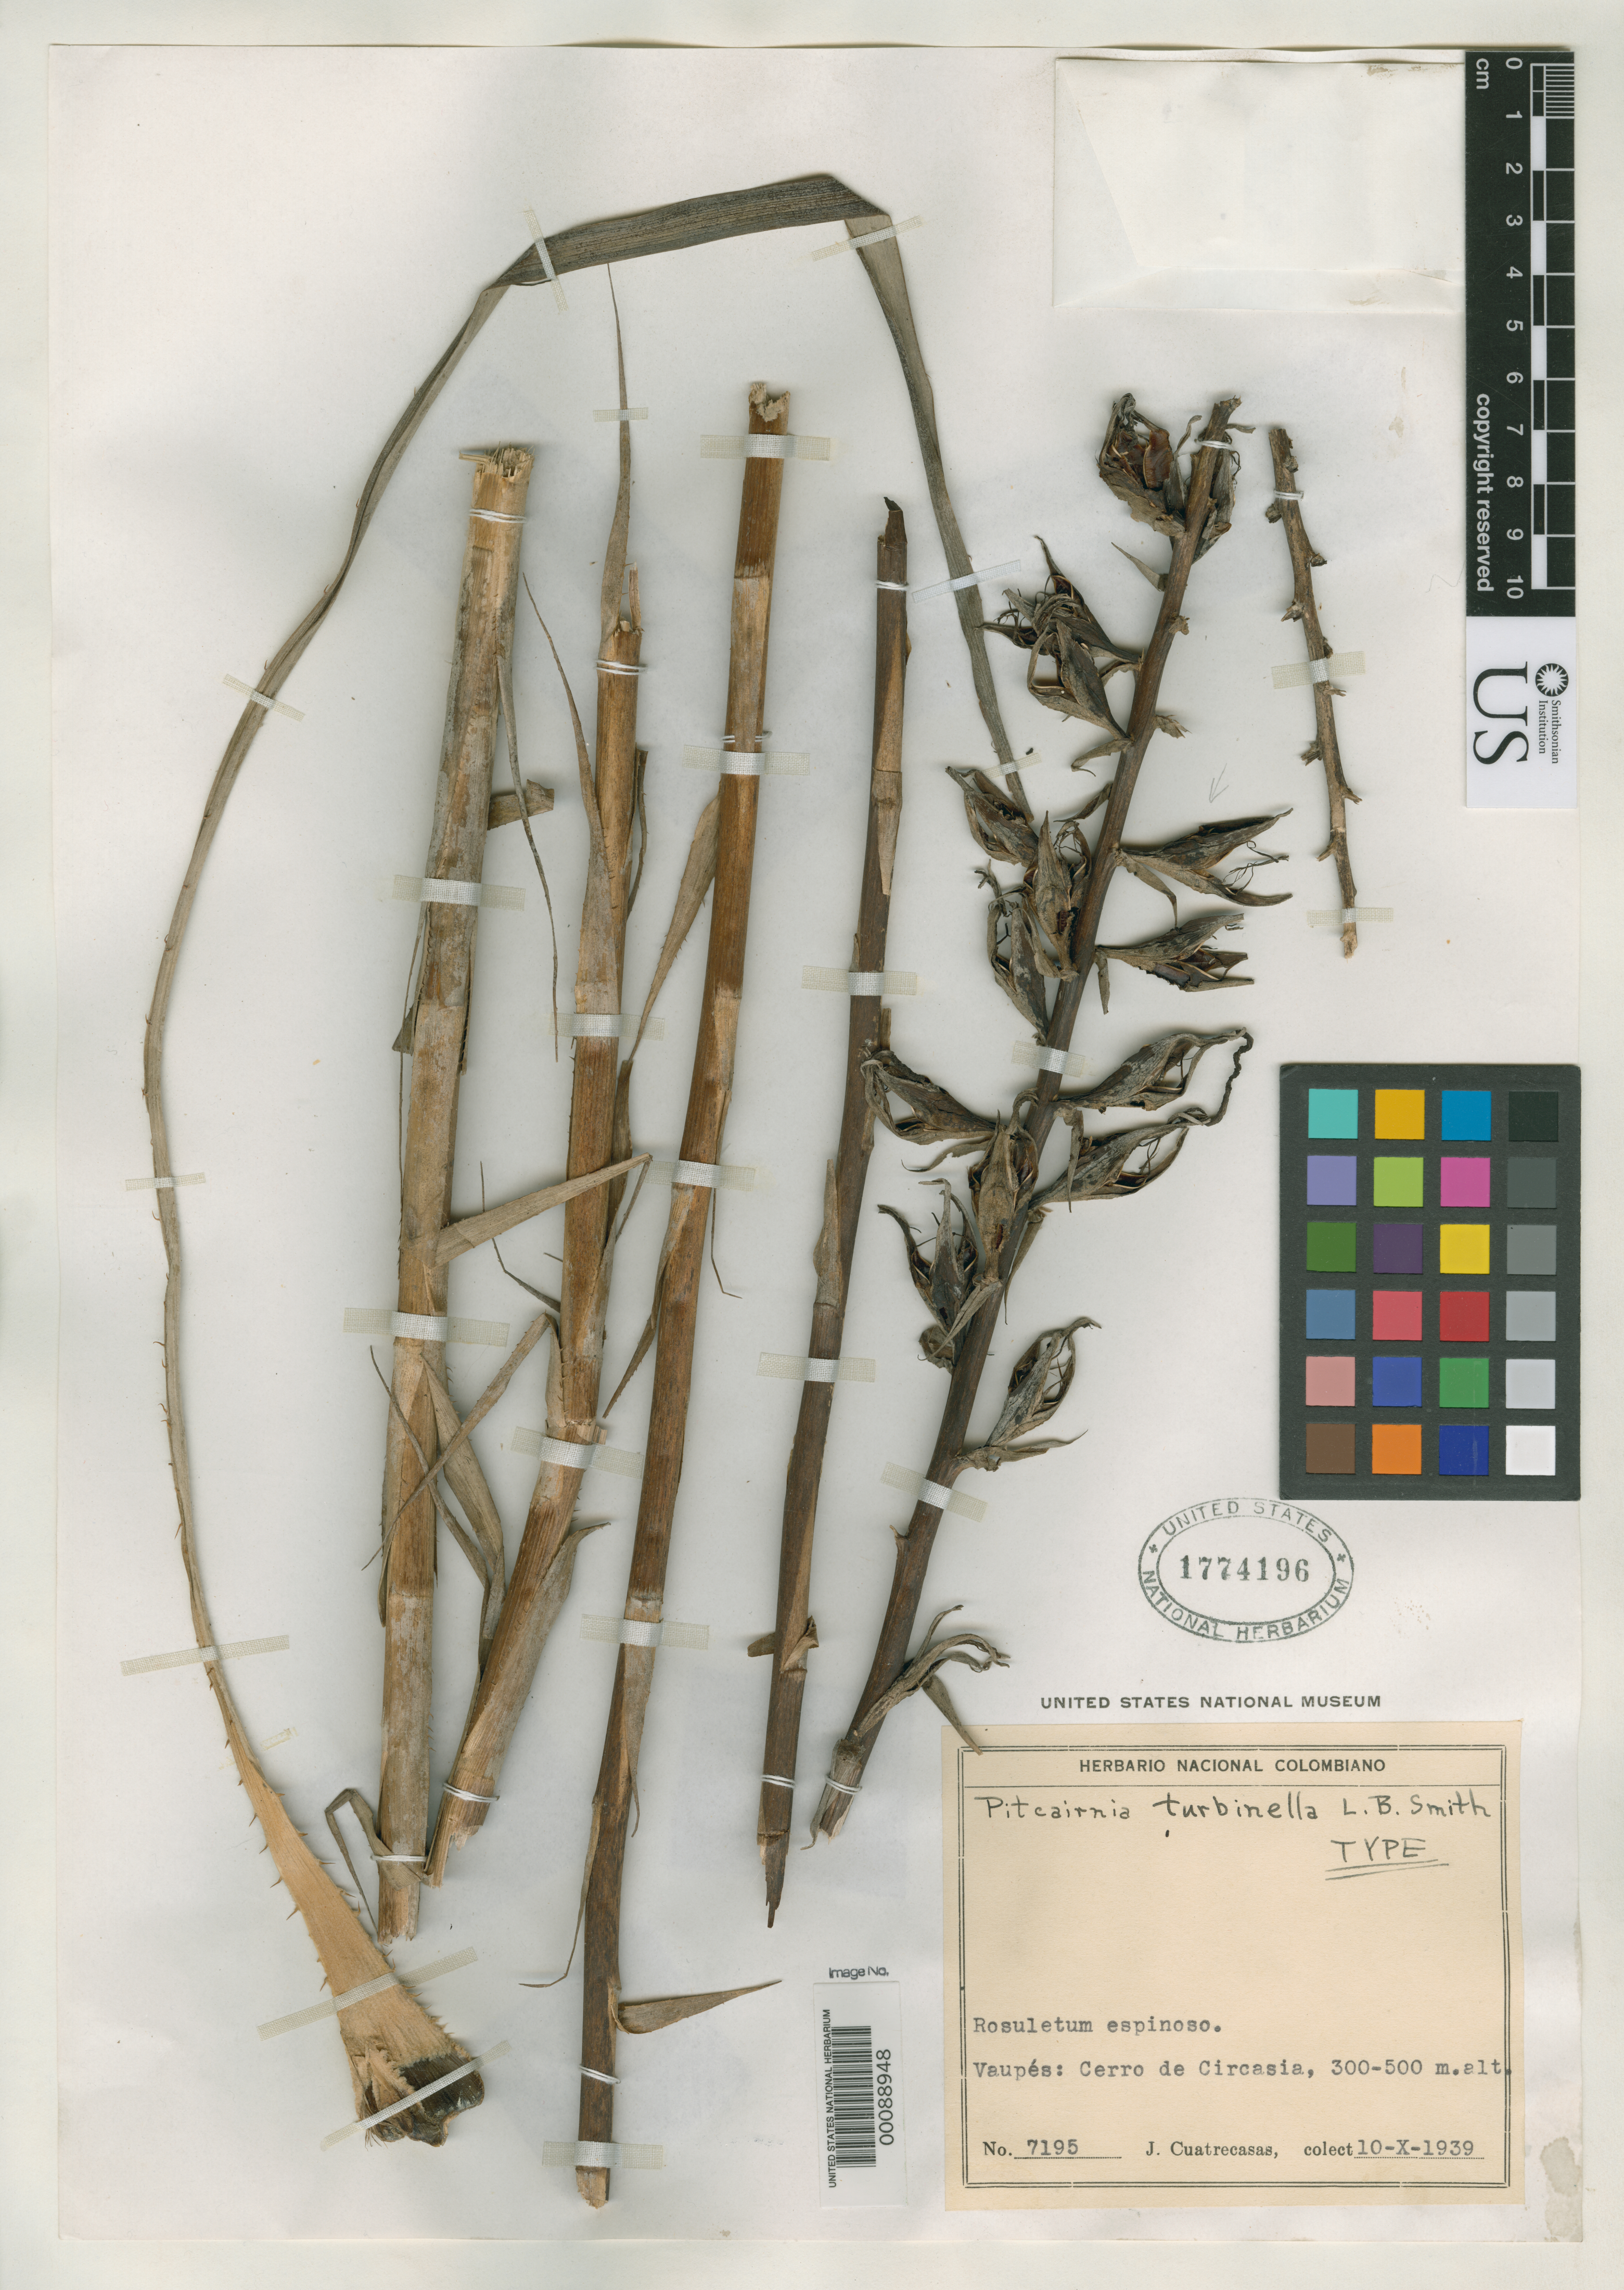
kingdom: Plantae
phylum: Tracheophyta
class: Liliopsida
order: Poales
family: Bromeliaceae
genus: Pitcairnia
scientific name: Pitcairnia turbinella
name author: L.B. Sm.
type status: Holotype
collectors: J. Cuatrecasas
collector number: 7195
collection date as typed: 10 Oct 1939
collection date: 1939-10-10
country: Colombia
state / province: Vaupés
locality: Cerro de Circasia.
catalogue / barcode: US 1774196